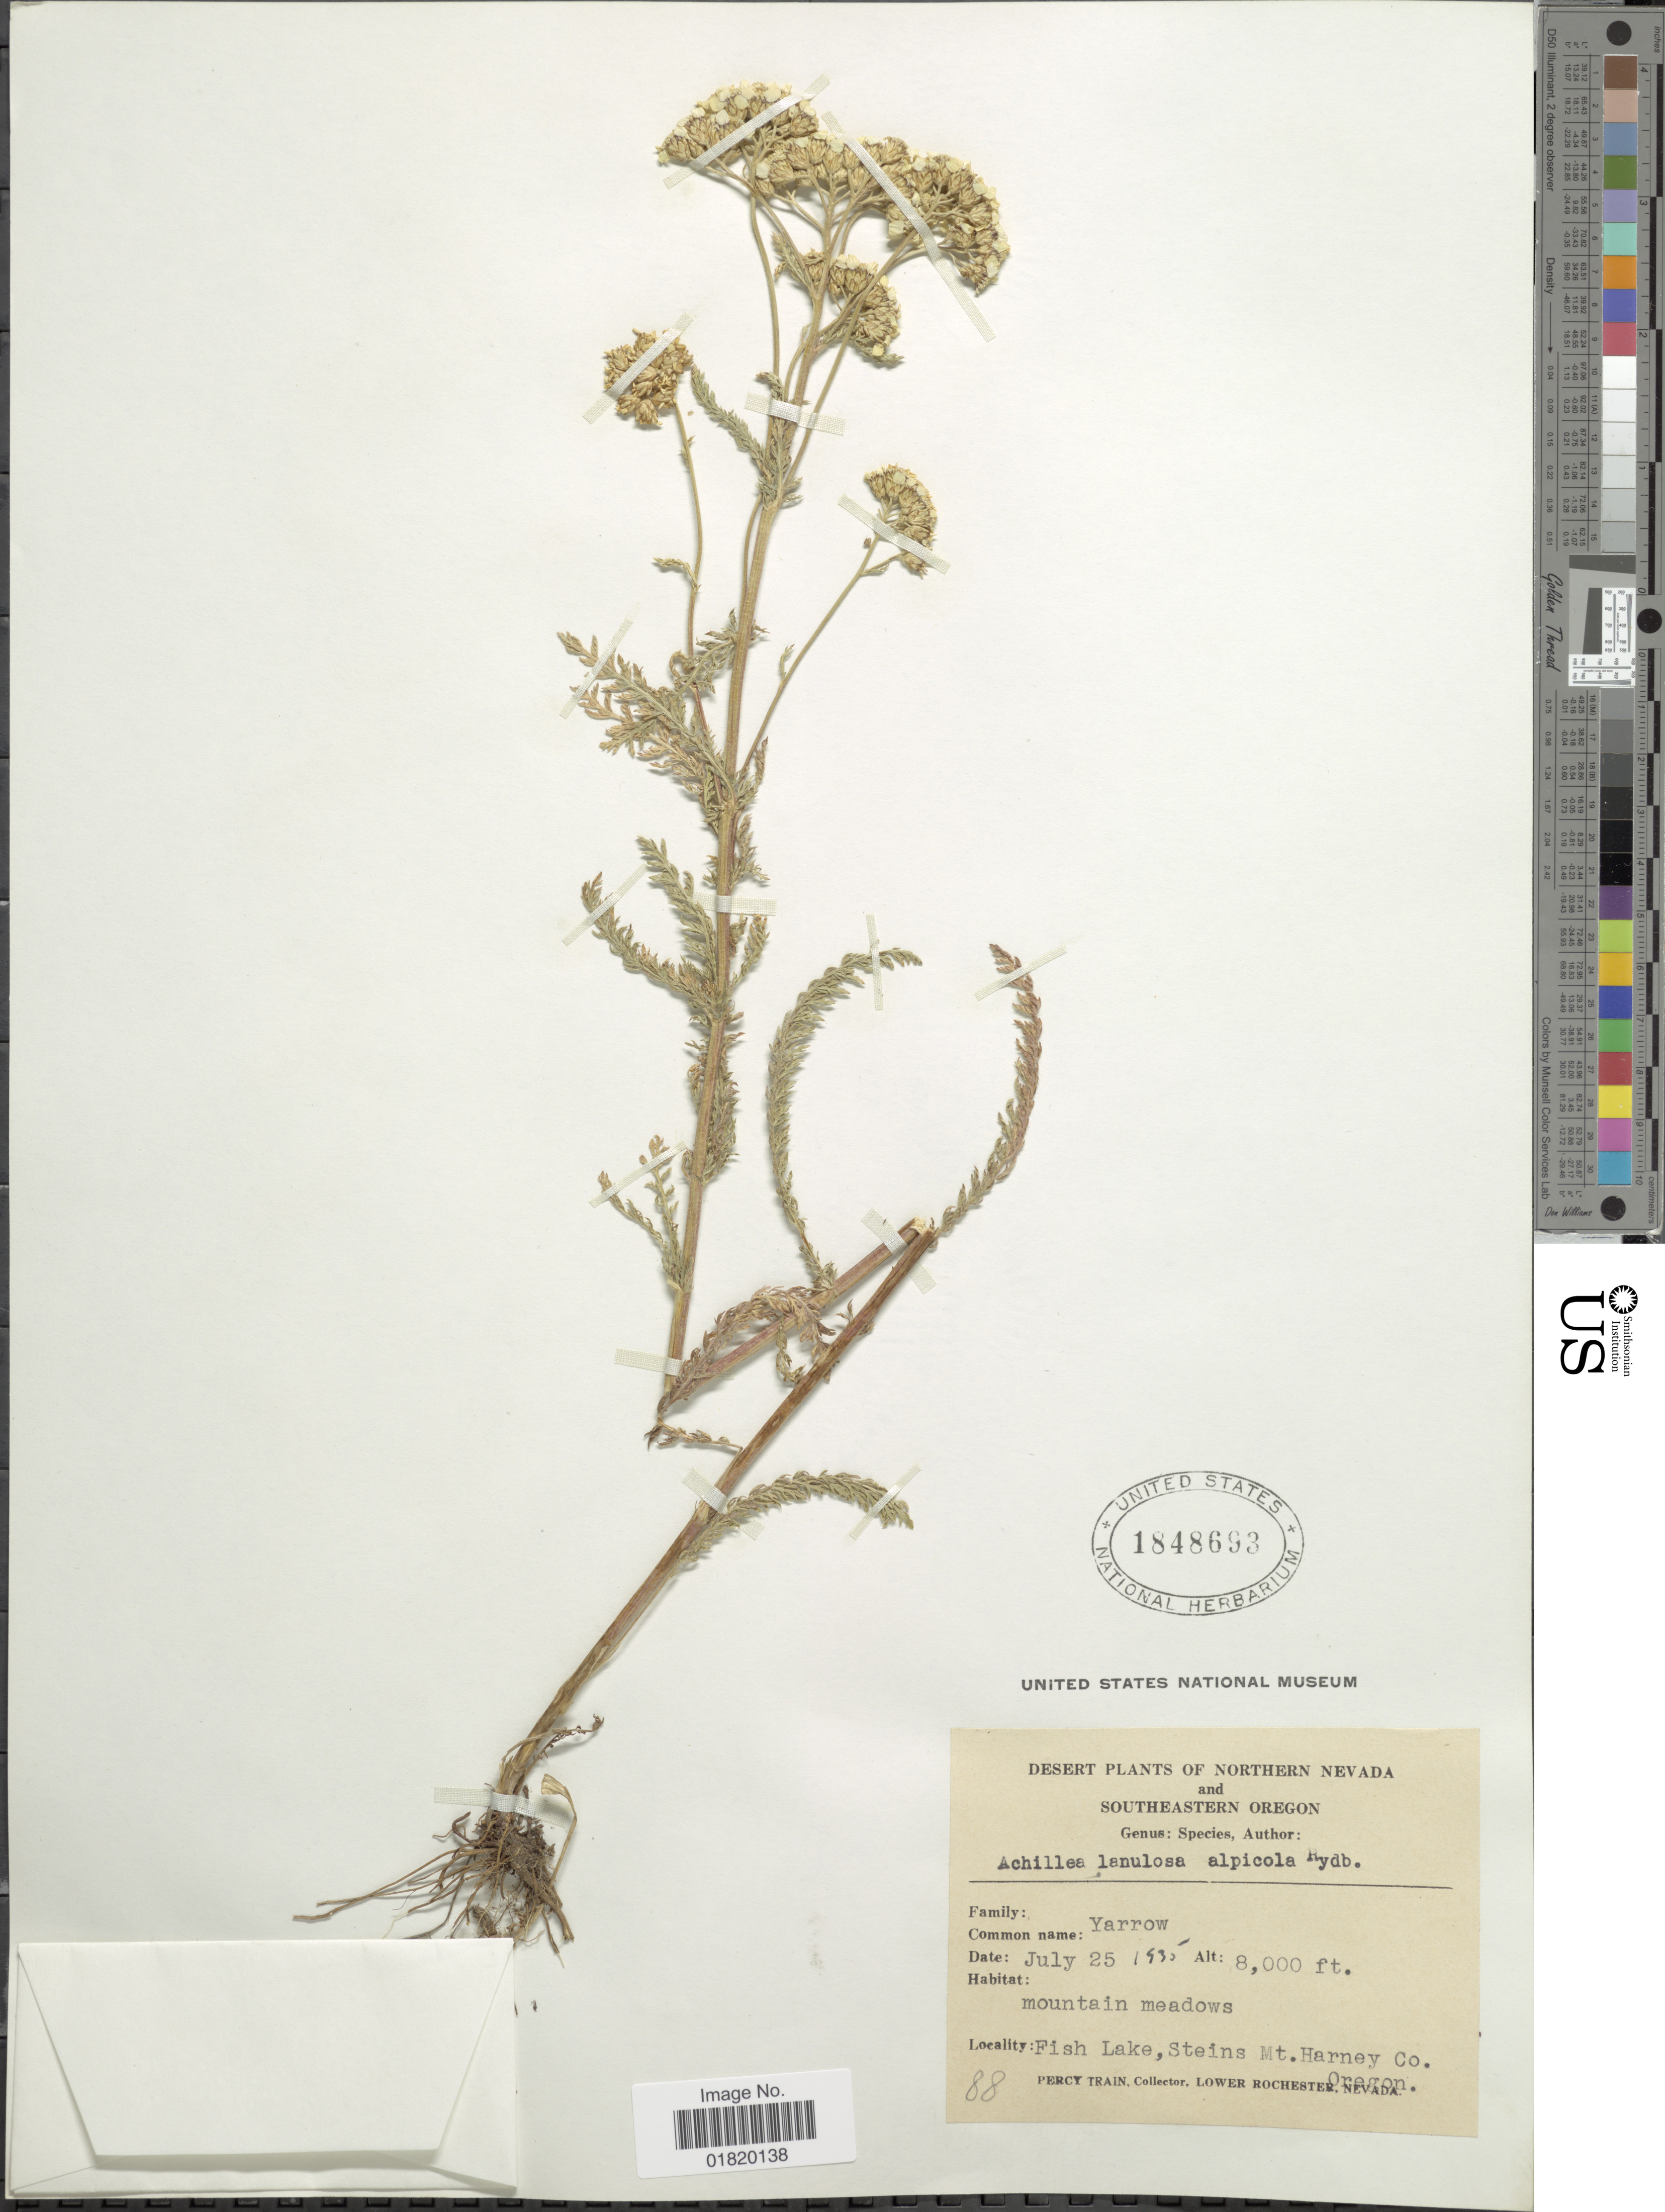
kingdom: Plantae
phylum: Tracheophyta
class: Magnoliopsida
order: Asterales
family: Asteraceae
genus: Achillea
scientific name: Achillea lanulosa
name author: Nutt.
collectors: P. Train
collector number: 88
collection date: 1935-07-25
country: United States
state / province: Oregon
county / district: Harney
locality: Desert. Southeastern Oregon. Fish Lake, Steins Mt. Harney Co.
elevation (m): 2438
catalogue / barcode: US 184693